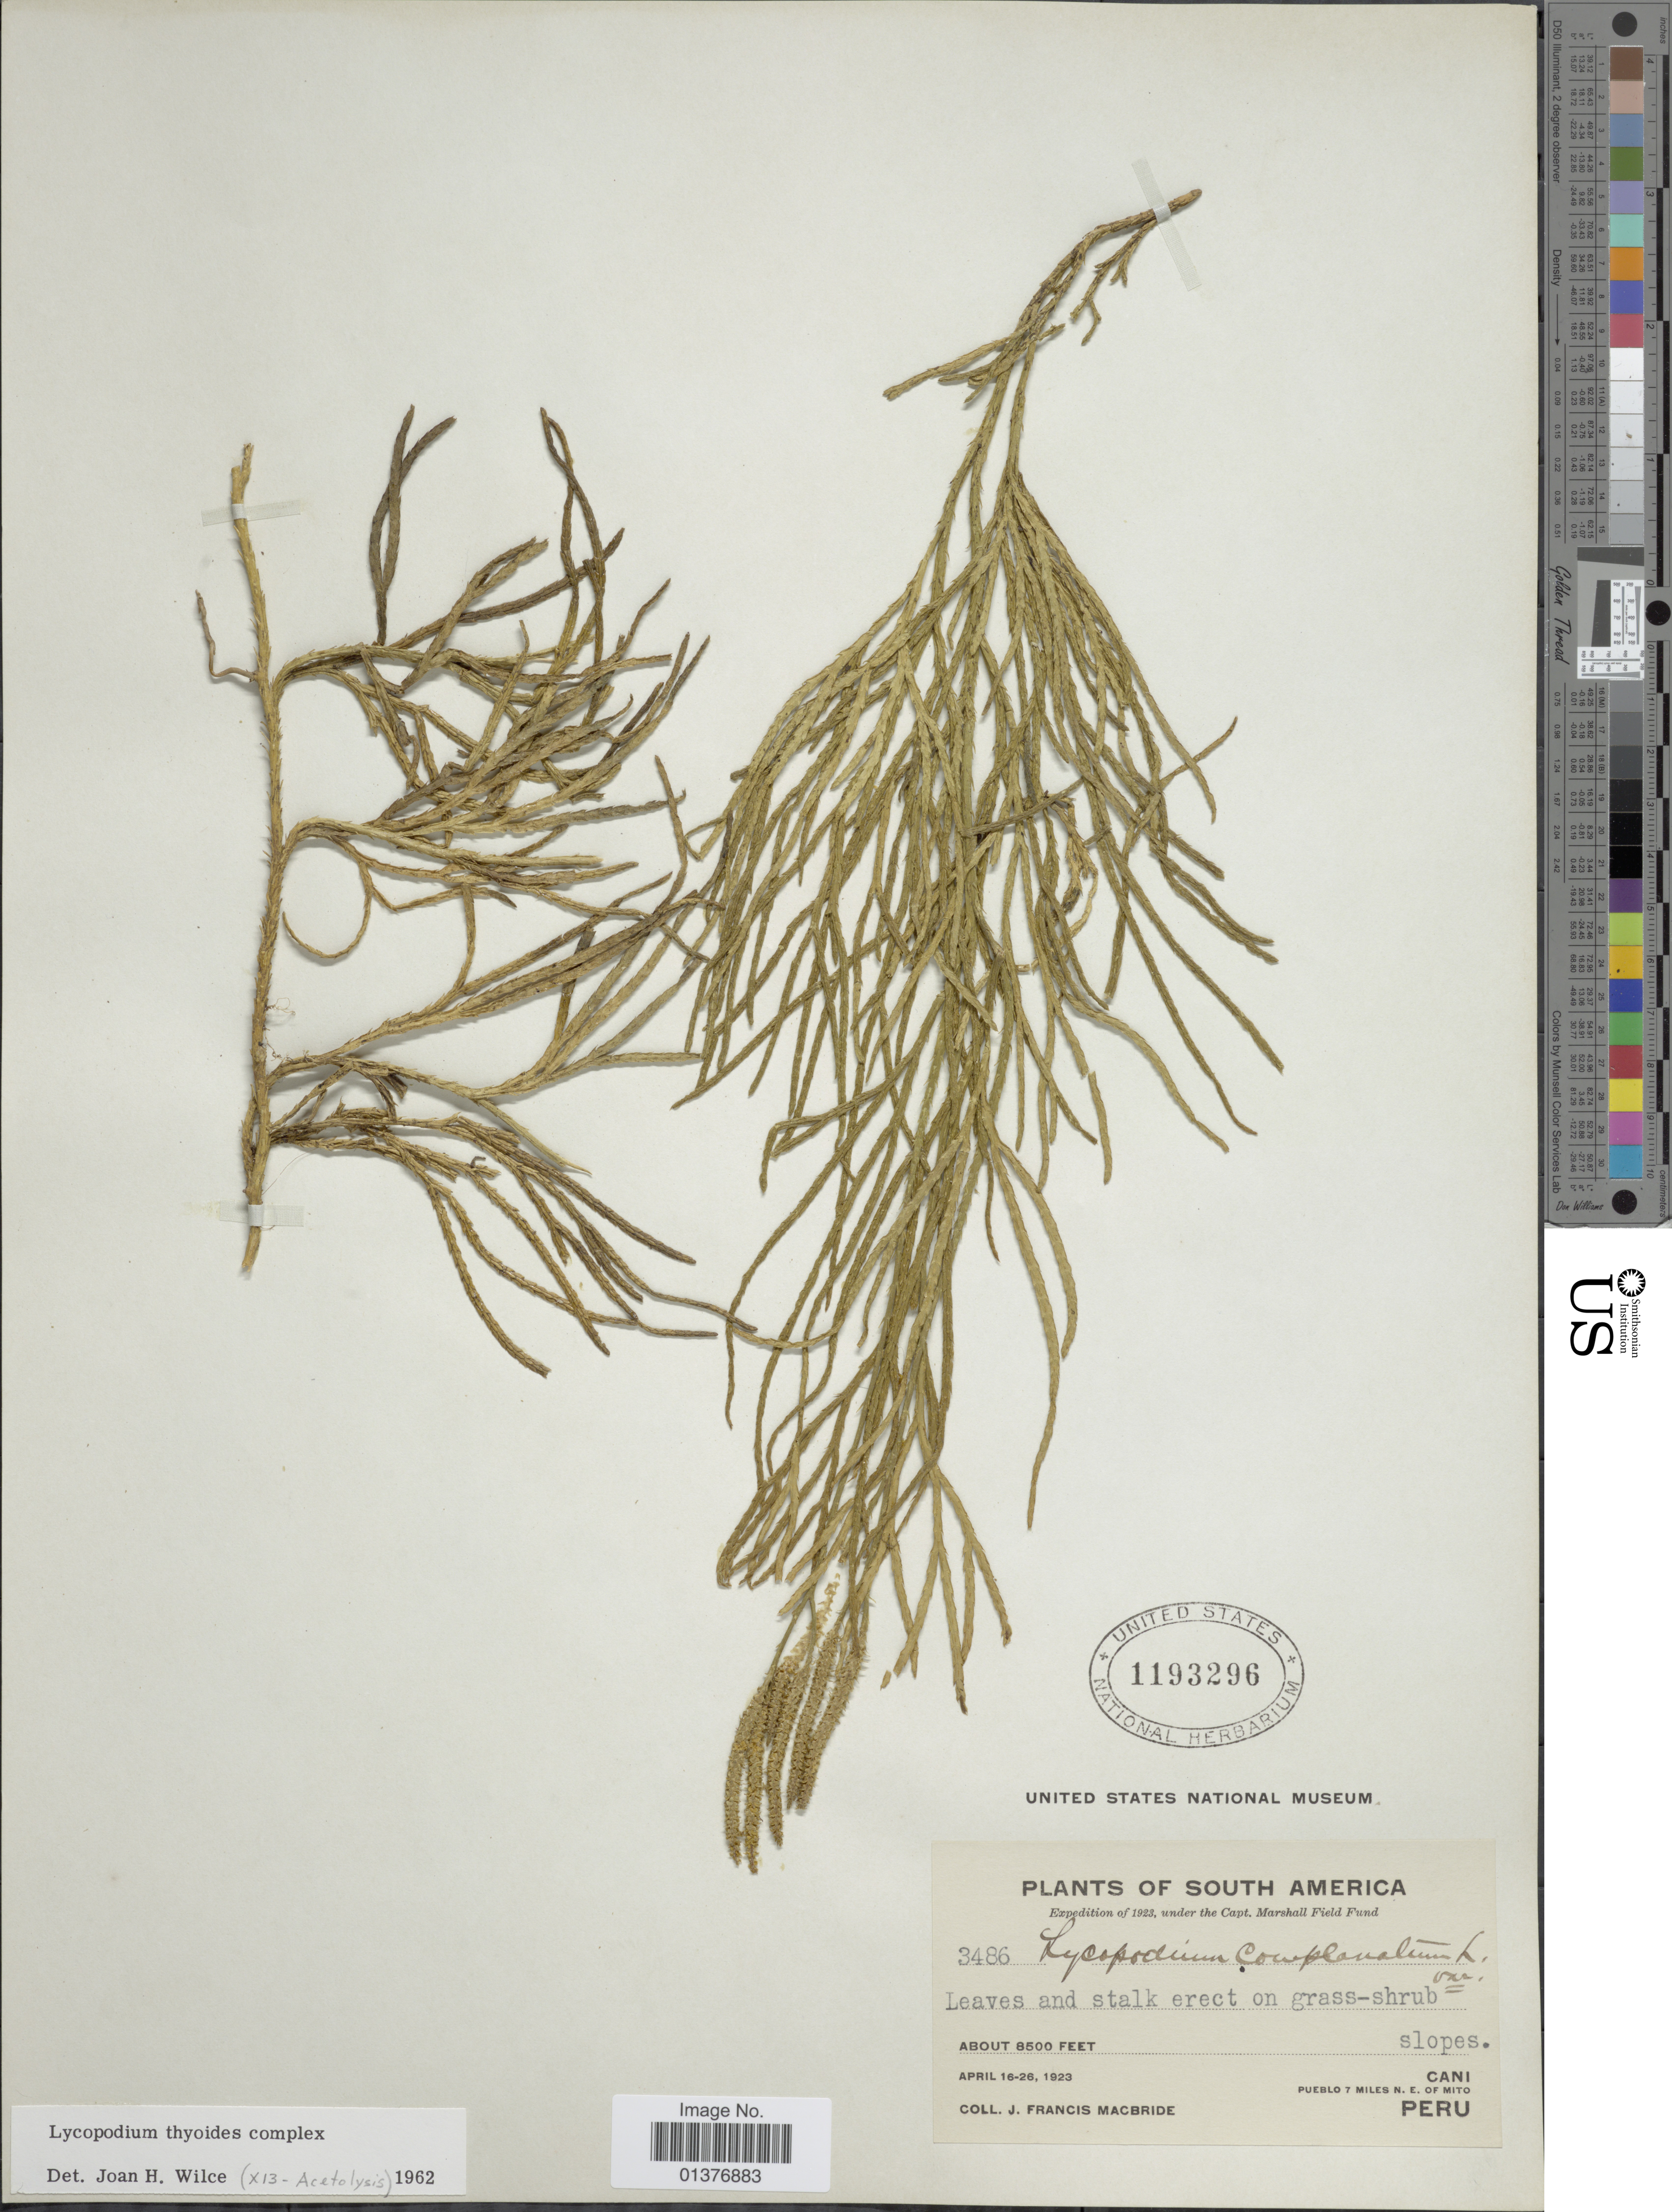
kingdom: Plantae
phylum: Tracheophyta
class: Lycopodiopsida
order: Lycopodiales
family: Lycopodiaceae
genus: Diphasiastrum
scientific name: Diphasiastrum thyoides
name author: (Humb. & Bonpl. ex Willd.) Holub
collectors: J. F. Macbride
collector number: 3486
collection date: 1923-04-16/1923-04-26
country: Peru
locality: Cani, Pueblo 7 miles N.E. of Mito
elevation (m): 2591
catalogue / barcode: US 1193296